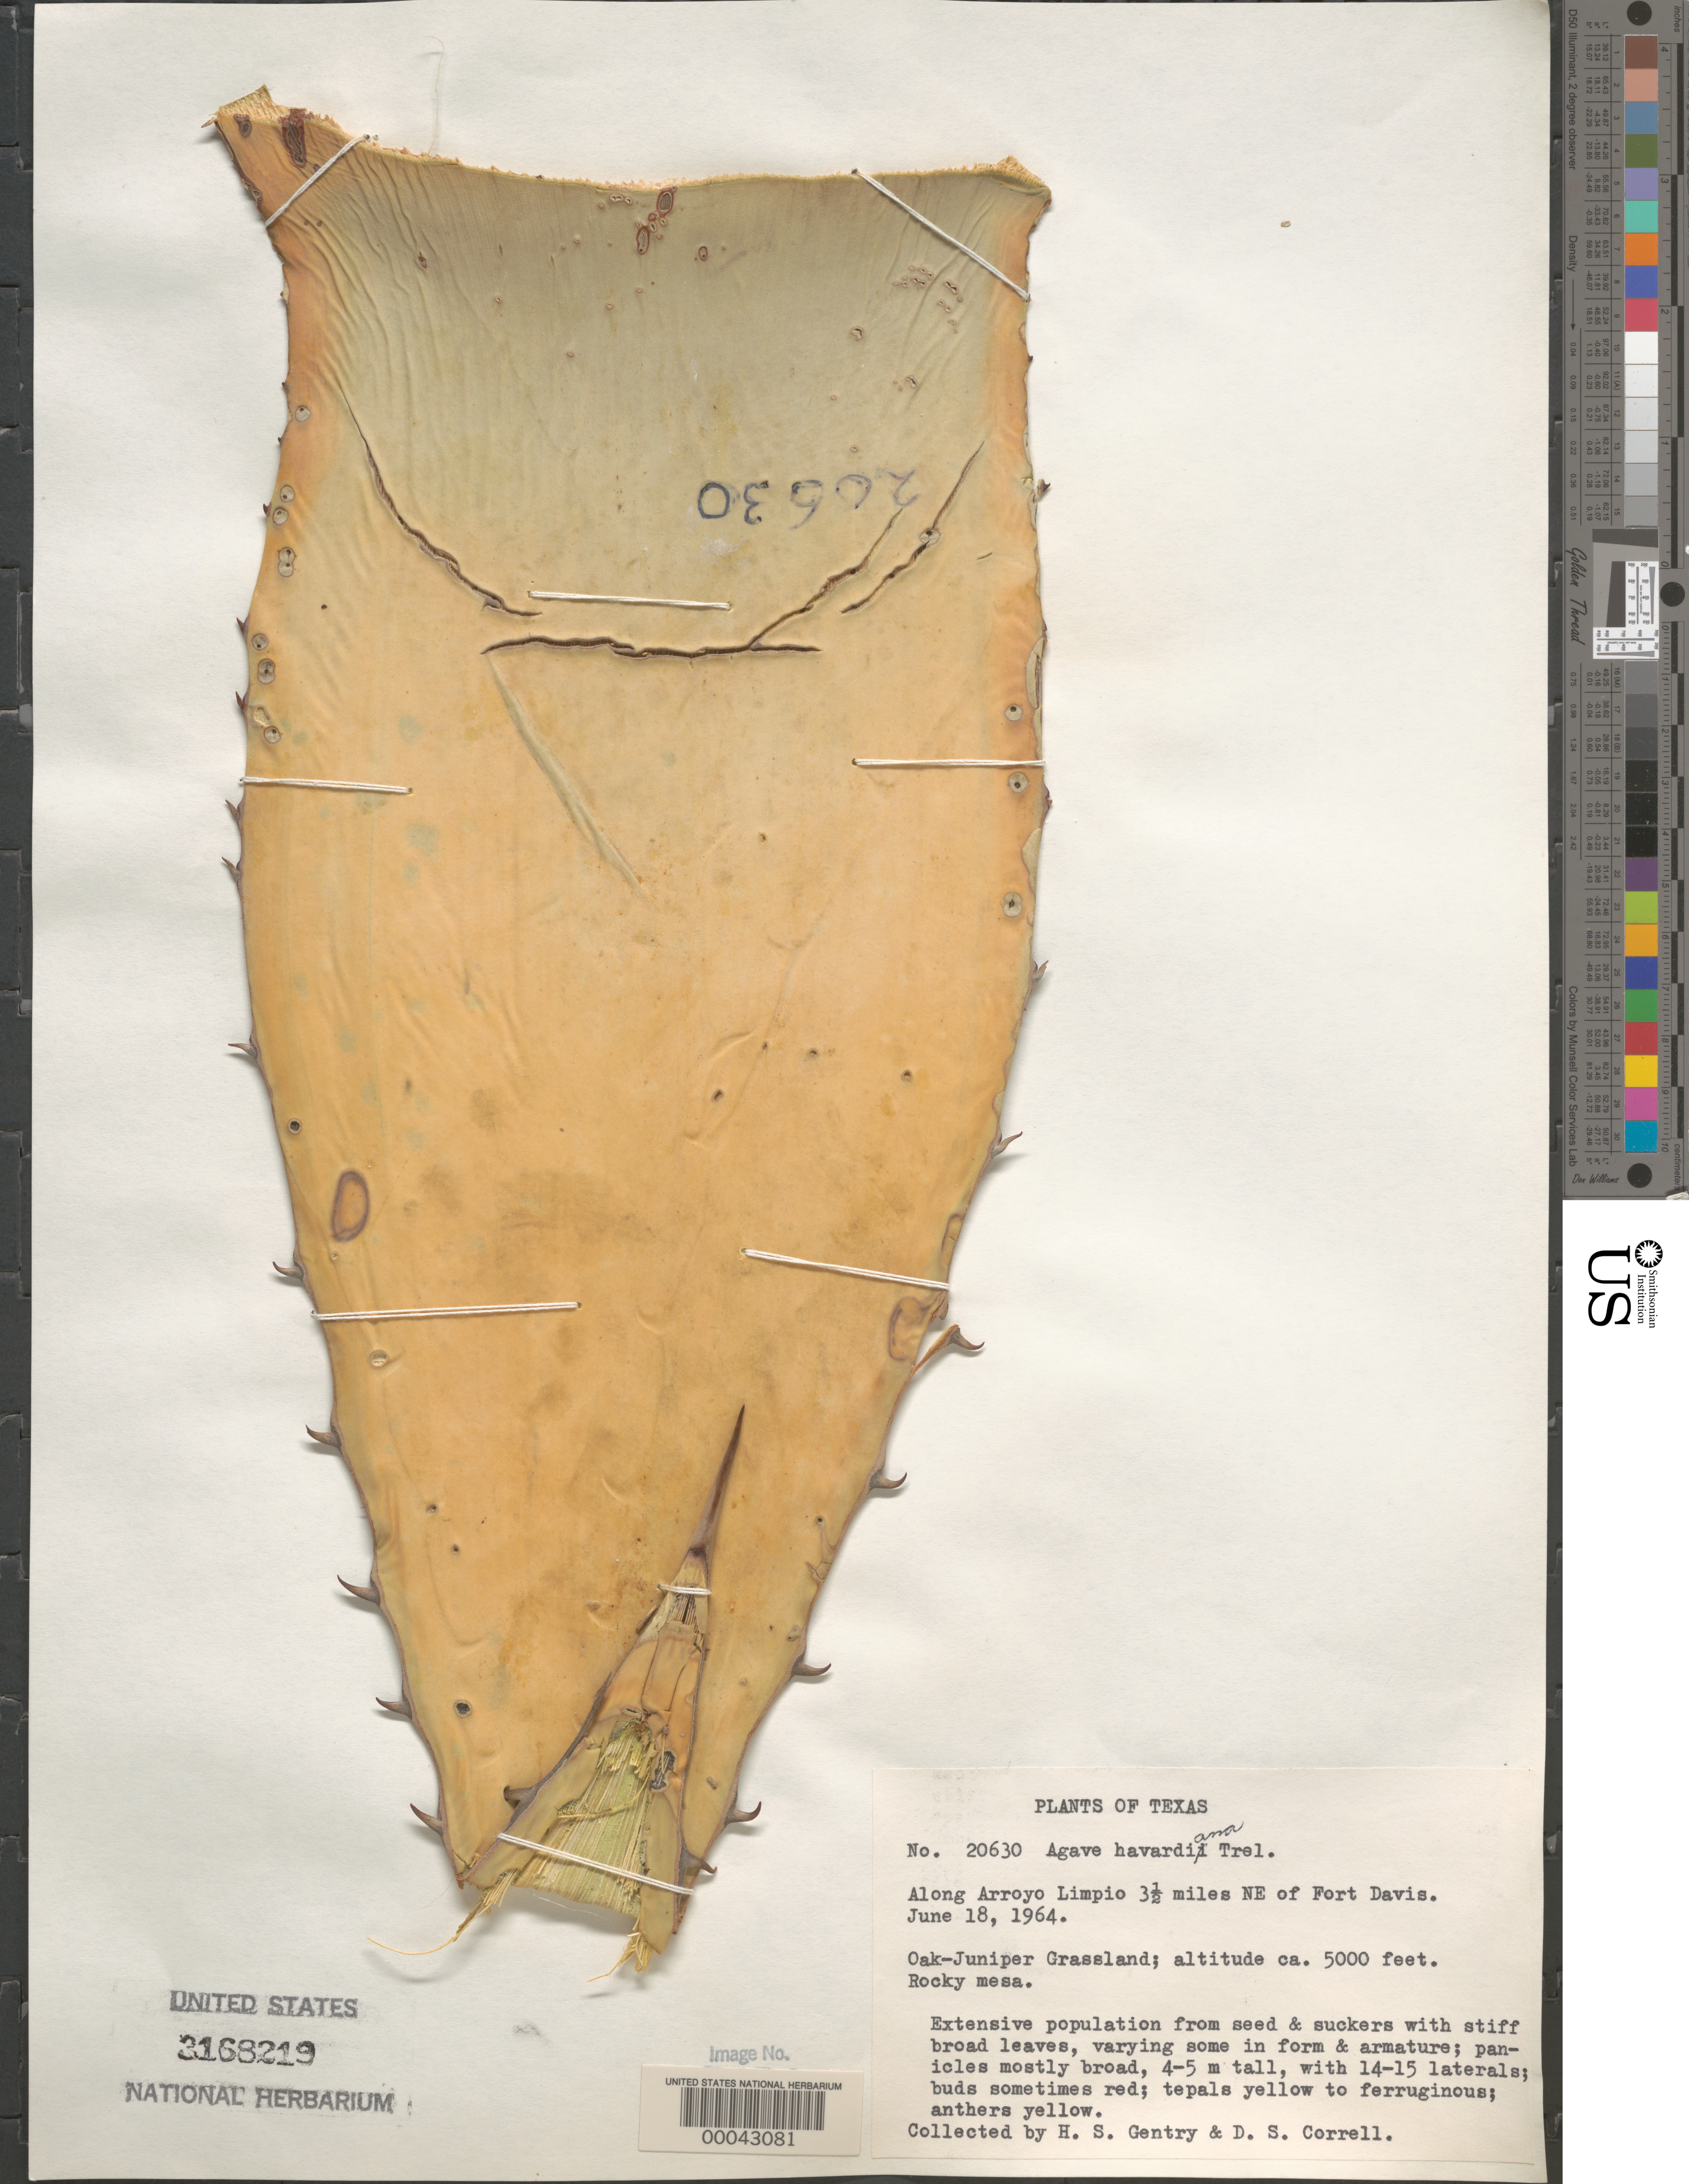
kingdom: Plantae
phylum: Tracheophyta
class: Liliopsida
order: Asparagales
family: Asparagaceae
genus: Agave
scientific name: Agave havardiana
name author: Trel.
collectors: H. S. Gentry & D. S. Correll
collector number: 20630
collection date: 1964-06-18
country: United States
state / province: Texas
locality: Along Arroyo Limpio 3½ miles NE of Fort Davis. Oak-Juniper Grassland.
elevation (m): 1524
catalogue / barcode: US 3168219